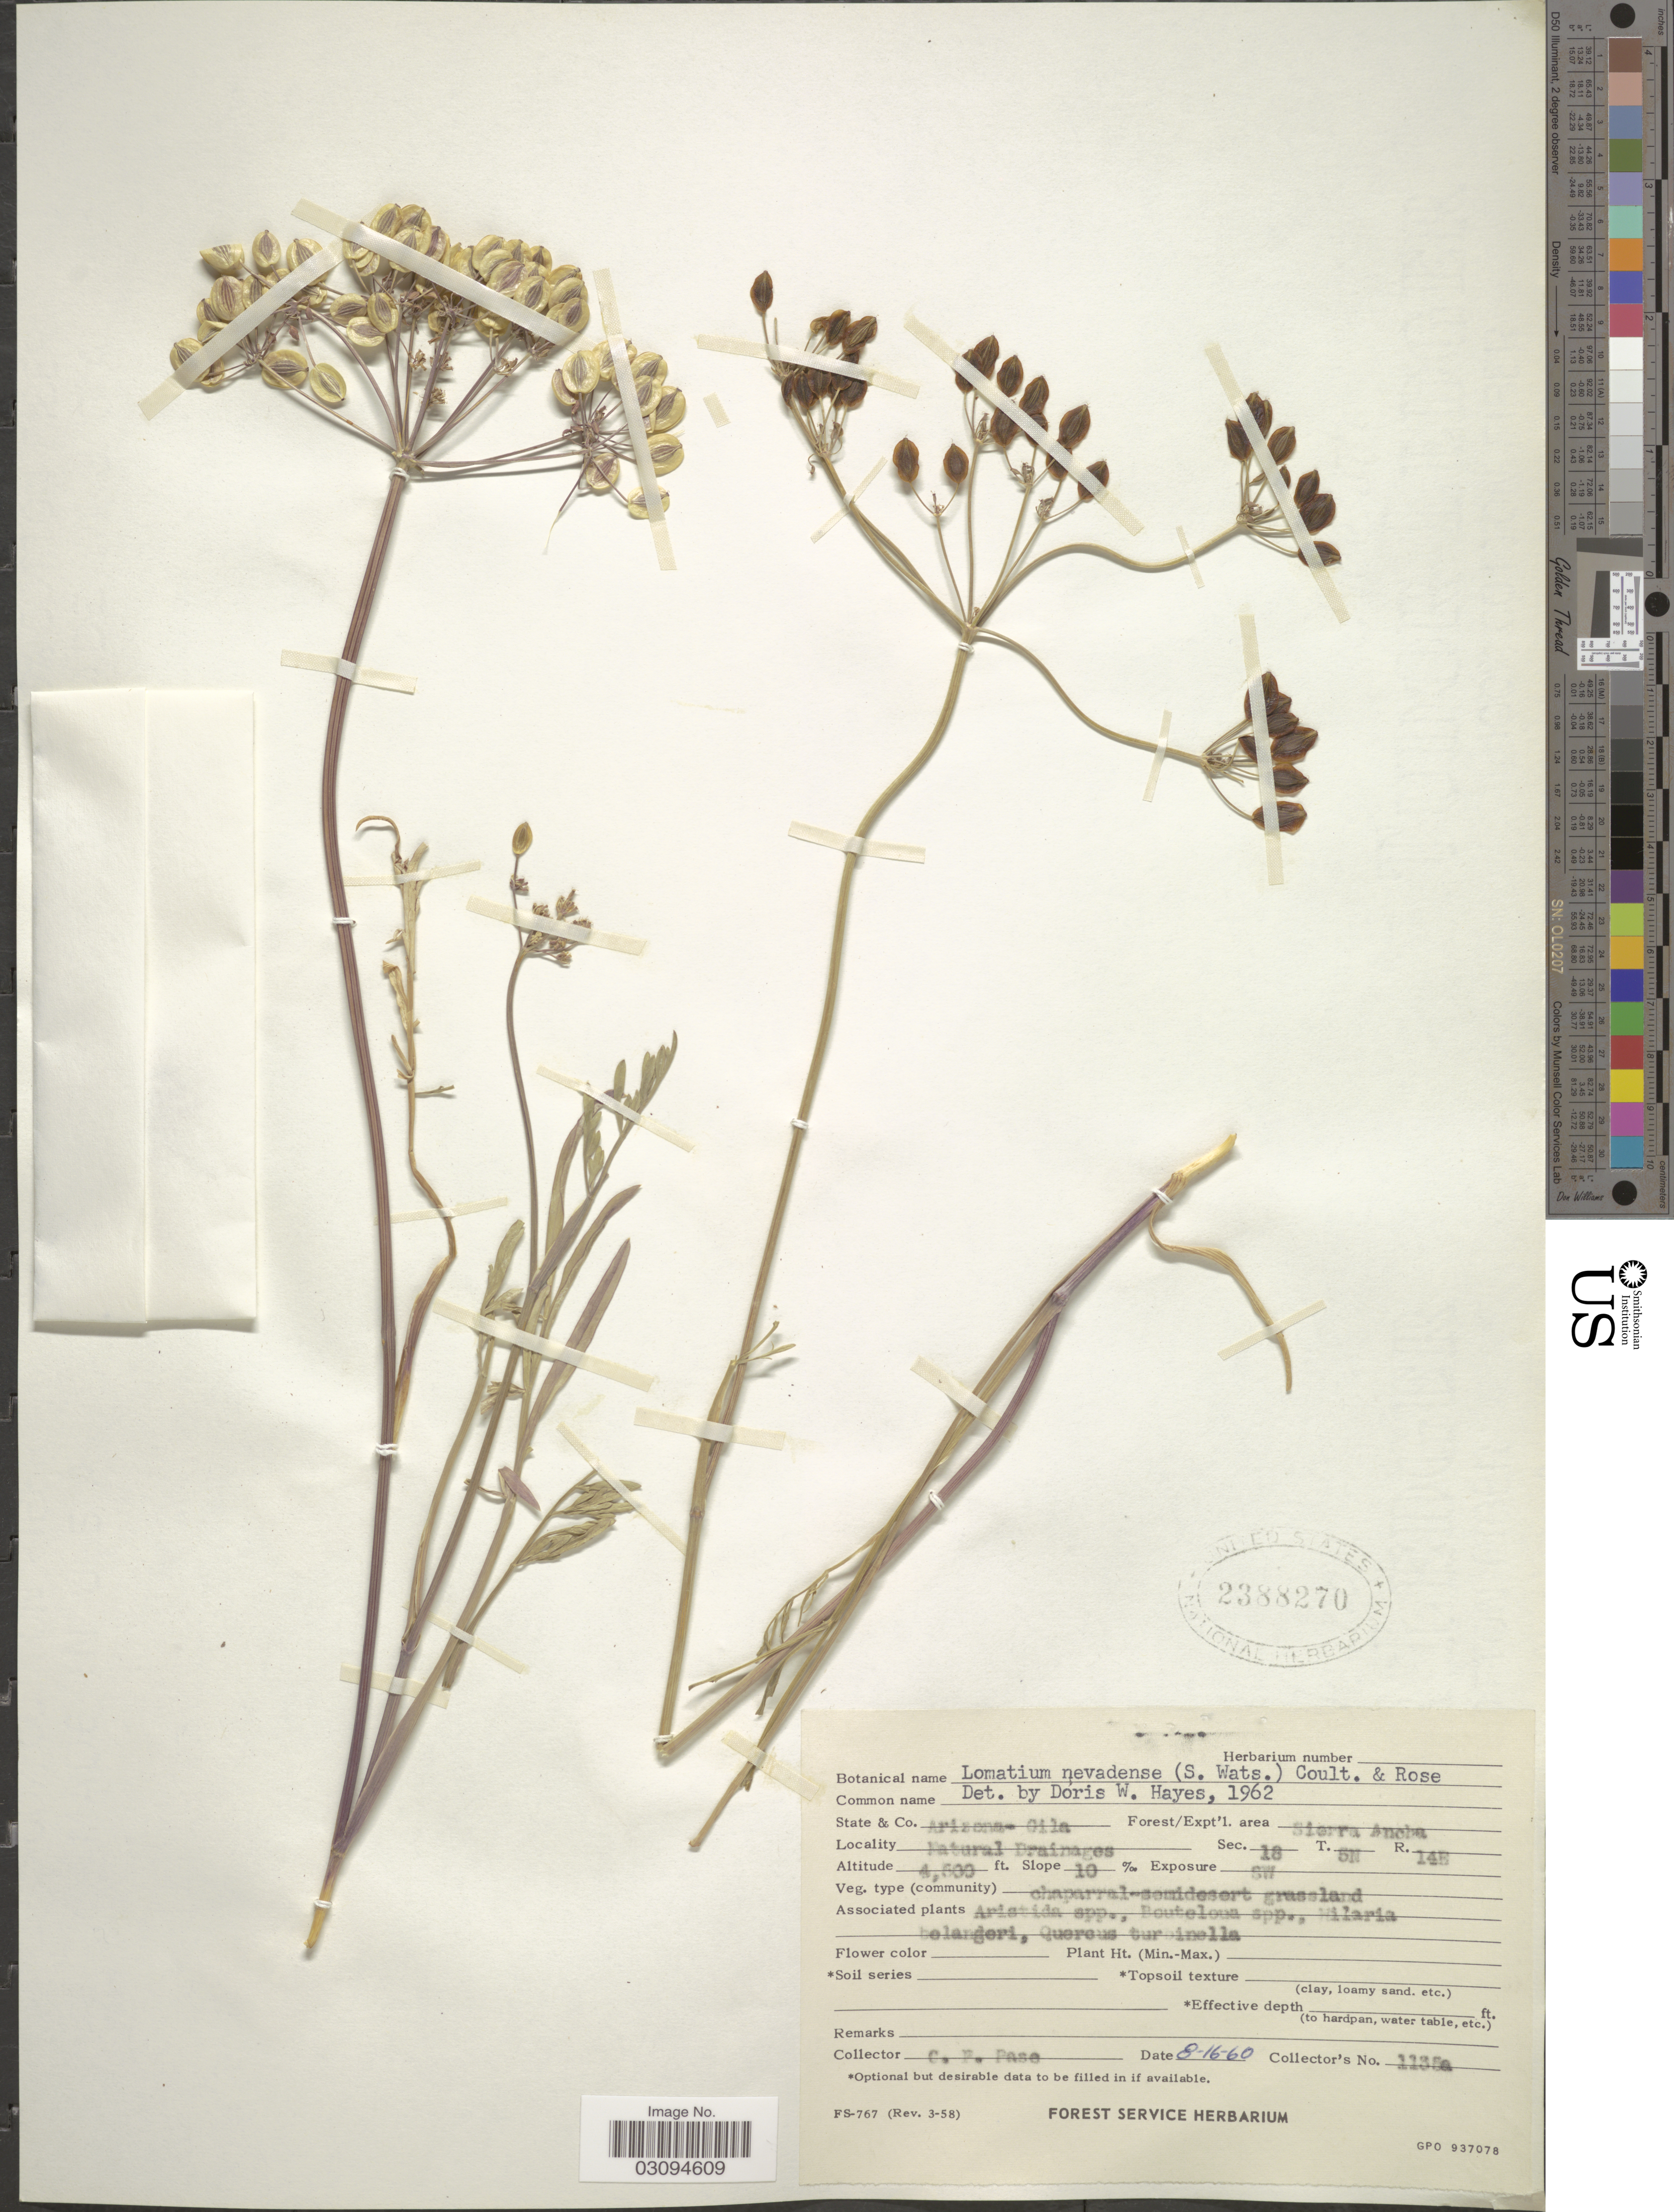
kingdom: Plantae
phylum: Tracheophyta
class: Magnoliopsida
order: Apiales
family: Apiaceae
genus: Lomatium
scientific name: Lomatium nevadense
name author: (S. Watson) J.M. Coult. & Rose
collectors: C. P. Pase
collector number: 1135a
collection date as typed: Transcribed d/m/y: 16/8/60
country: United States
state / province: Arizona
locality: Gila. Sierra Ancha. Fatural Drainages. Sec. 18 T5N R14E.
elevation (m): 1372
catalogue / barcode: US 2388270